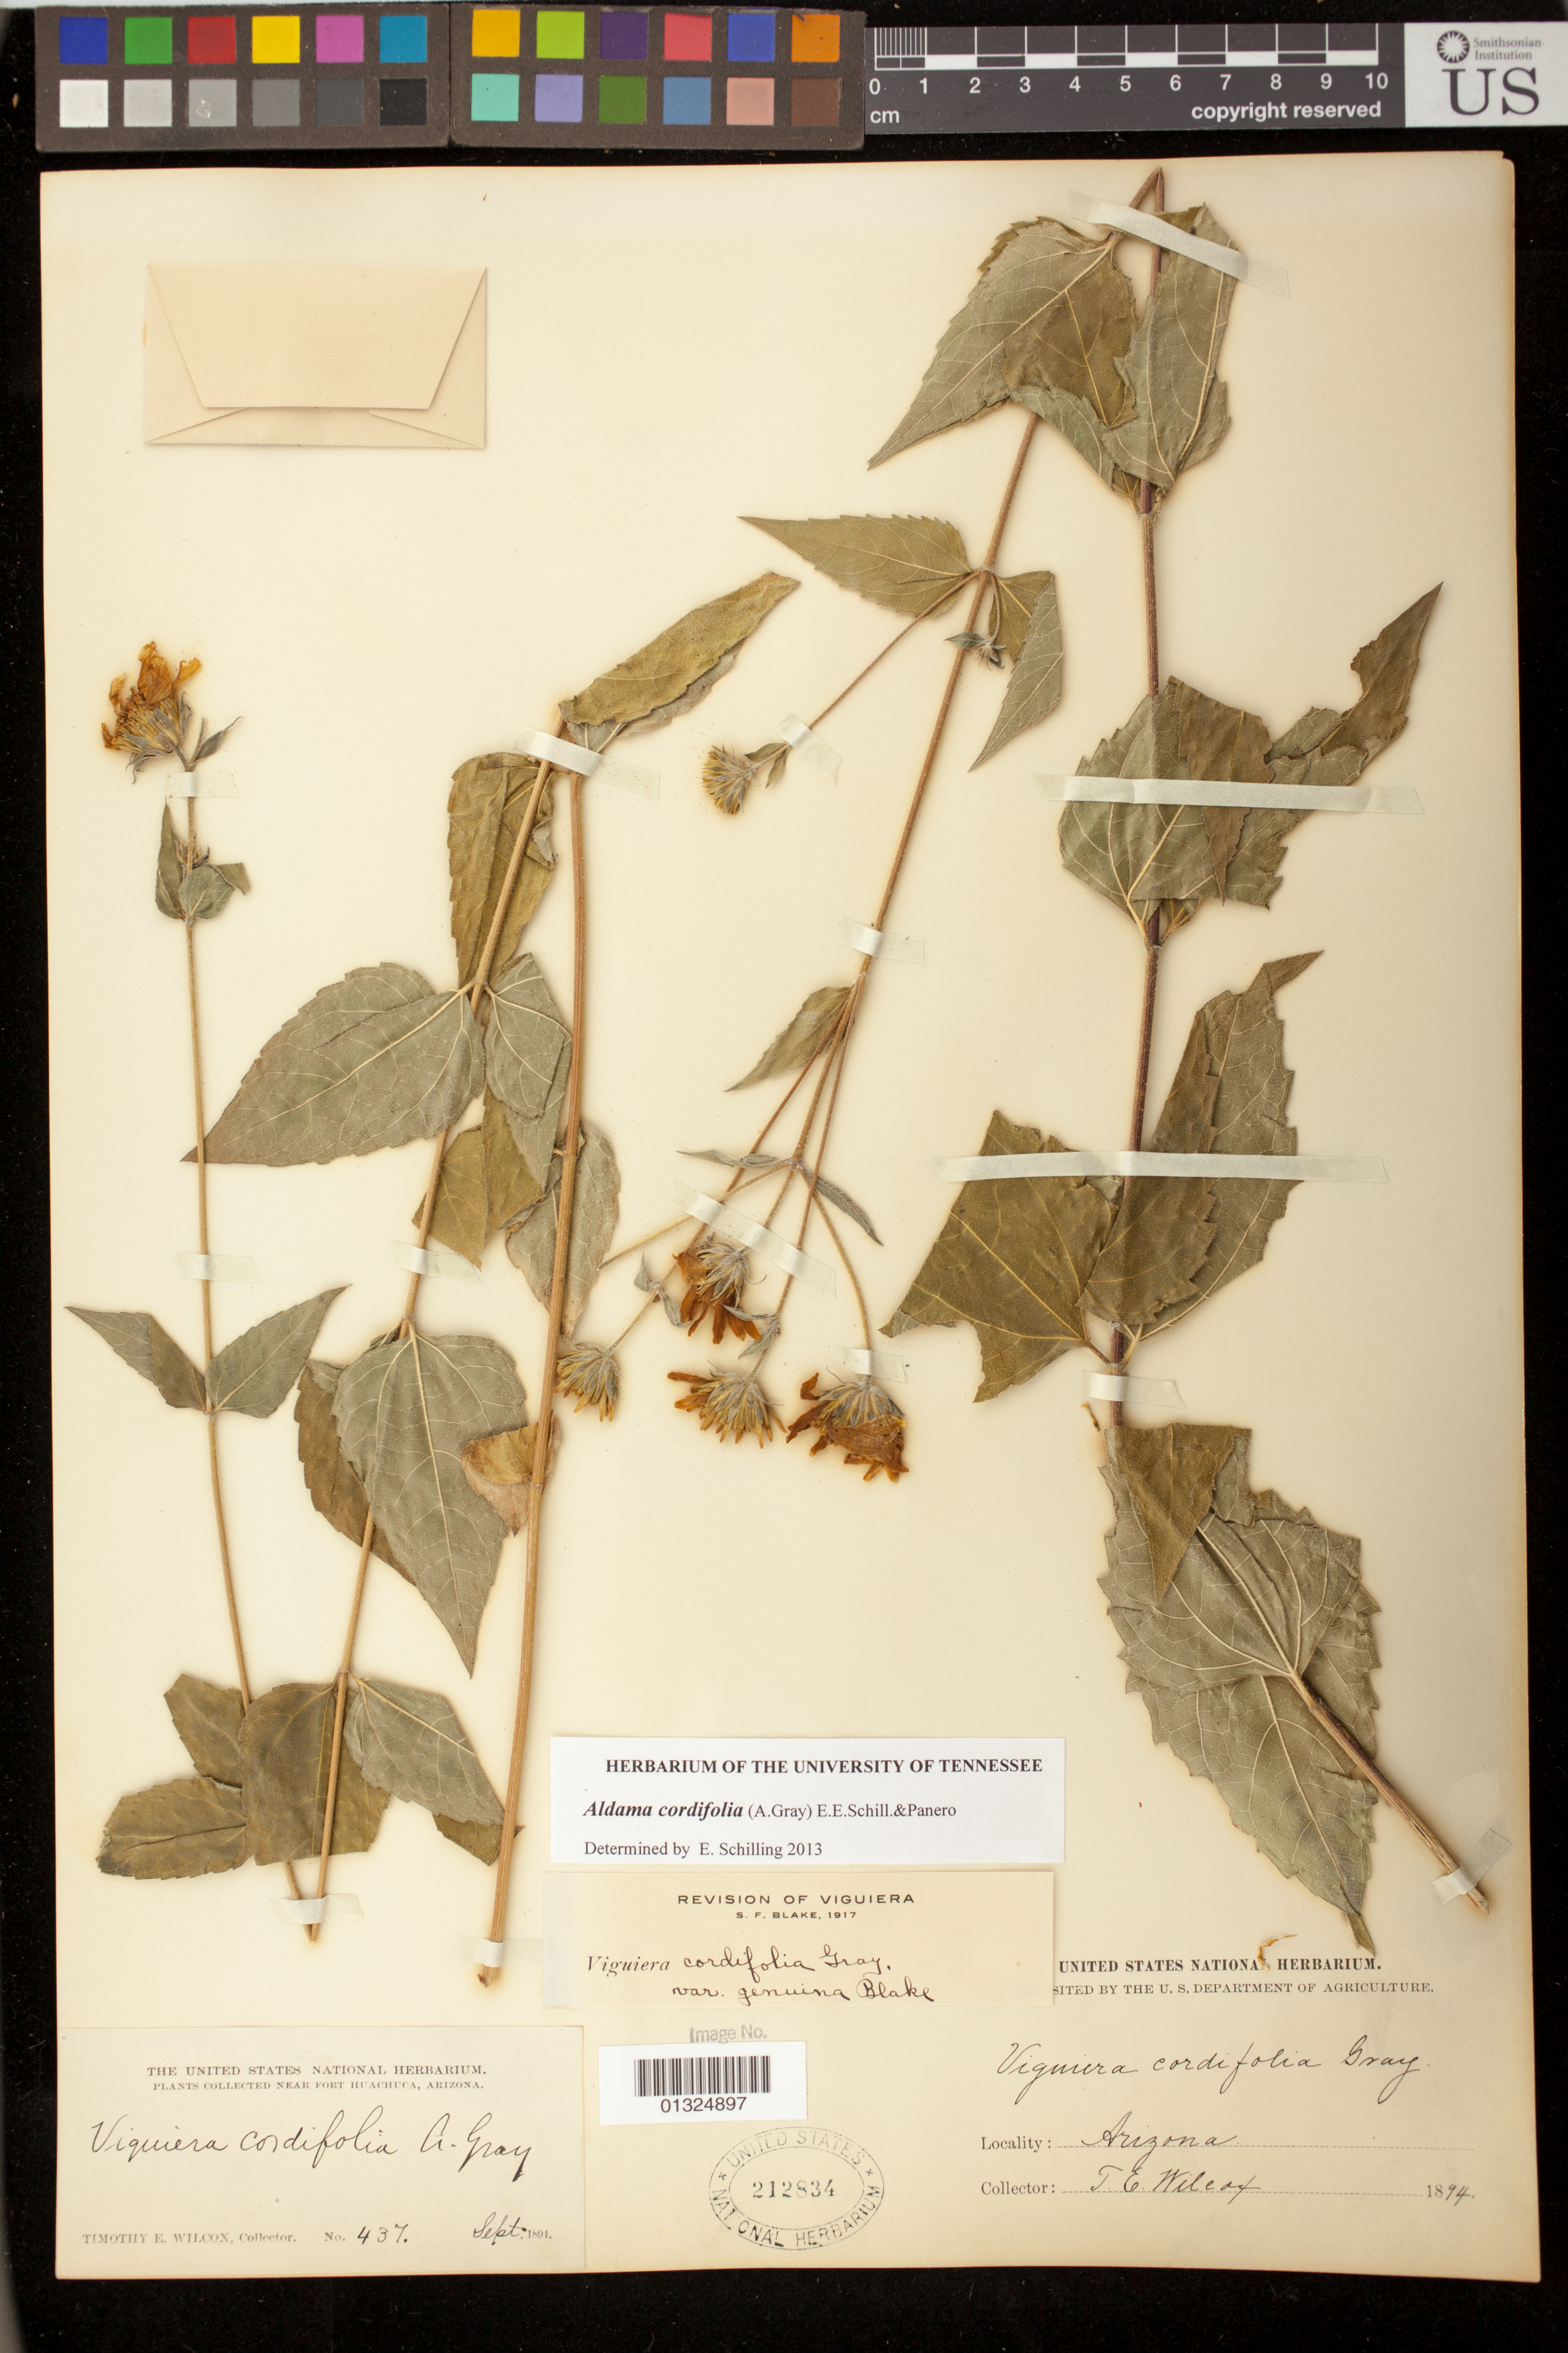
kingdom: Plantae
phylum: Tracheophyta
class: Magnoliopsida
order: Asterales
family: Asteraceae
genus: Aldama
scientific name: Aldama cordifolia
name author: (A. Gray) E.E. Schill. & Panero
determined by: Schilling, E. E.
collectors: T. E. Wilcox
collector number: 437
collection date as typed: Sep 1894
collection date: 1894-09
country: United States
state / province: Arizona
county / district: Cochise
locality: Near Fort Huachuca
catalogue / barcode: US 212834